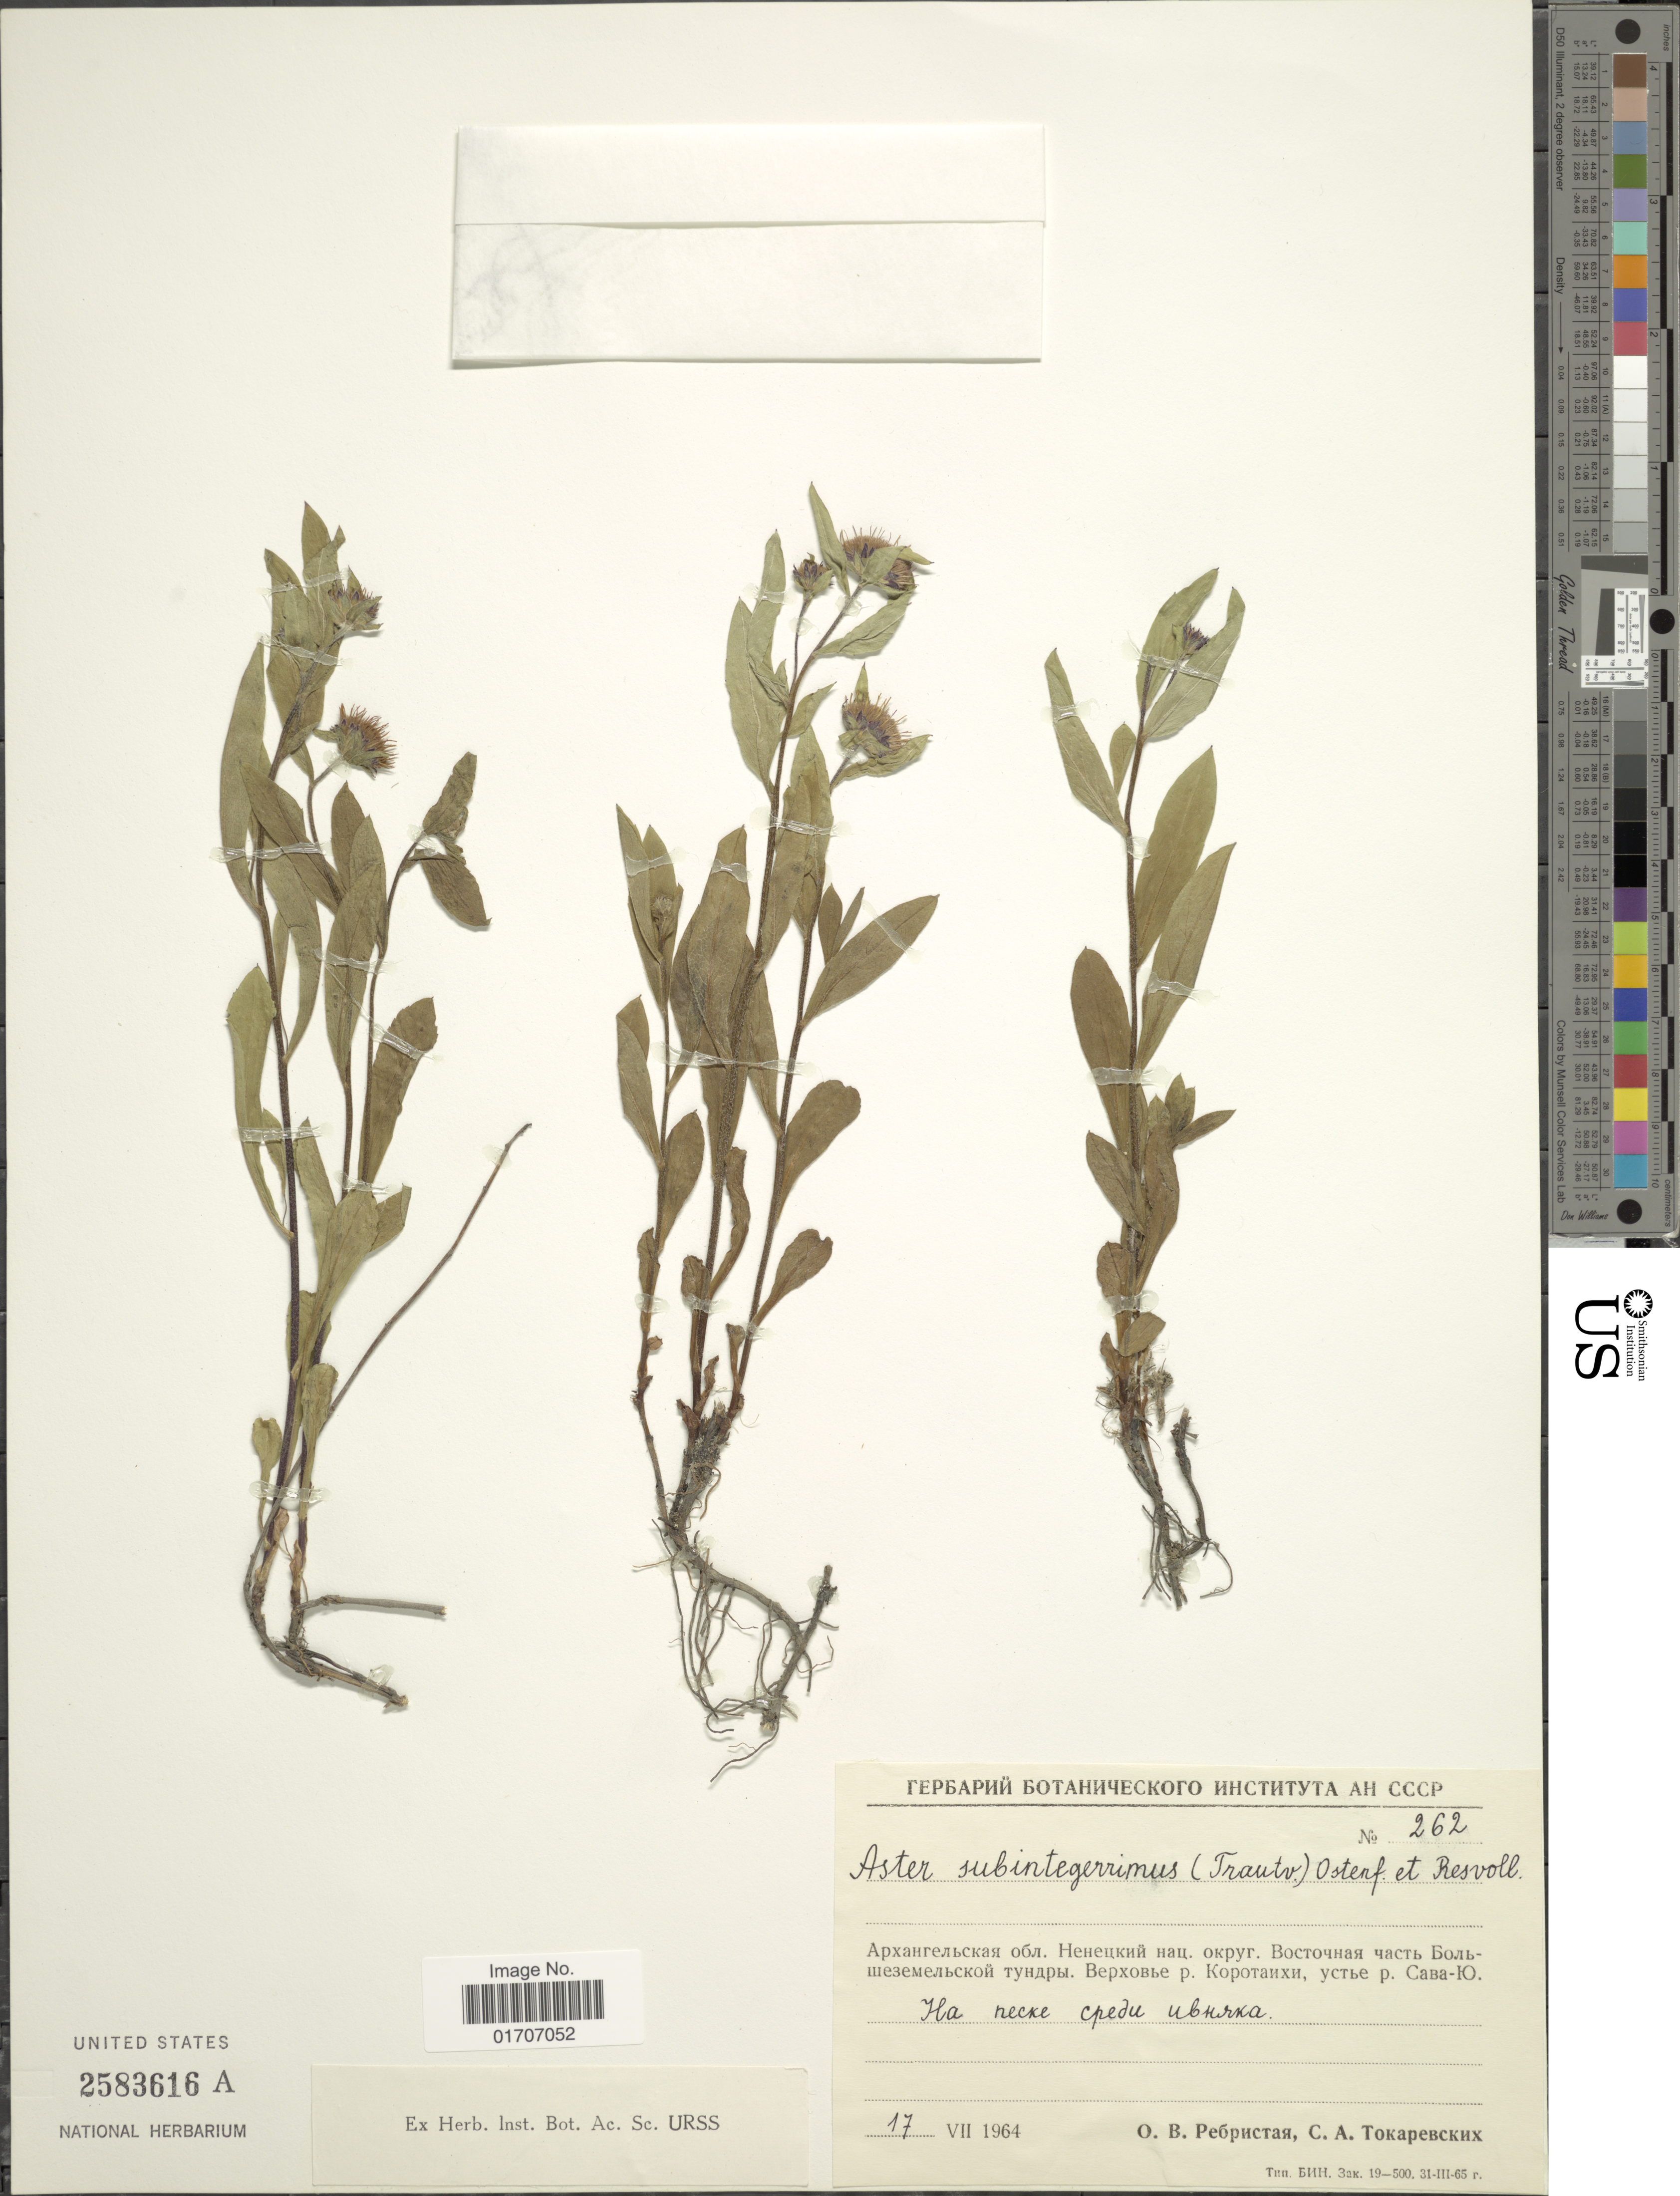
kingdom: Plantae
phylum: Tracheophyta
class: Magnoliopsida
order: Asterales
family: Asteraceae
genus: Eurybia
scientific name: Eurybia sibirica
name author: (L.) G.L. Nesom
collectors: O. Rebristaya & S. Tokarevskikh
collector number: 262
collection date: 1964-07-17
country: Russian Federation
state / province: Arkhangelsk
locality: Nenets Autonomous Okrug, river Korotaikha, mouth of river Sava-U.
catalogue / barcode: US 2583616A